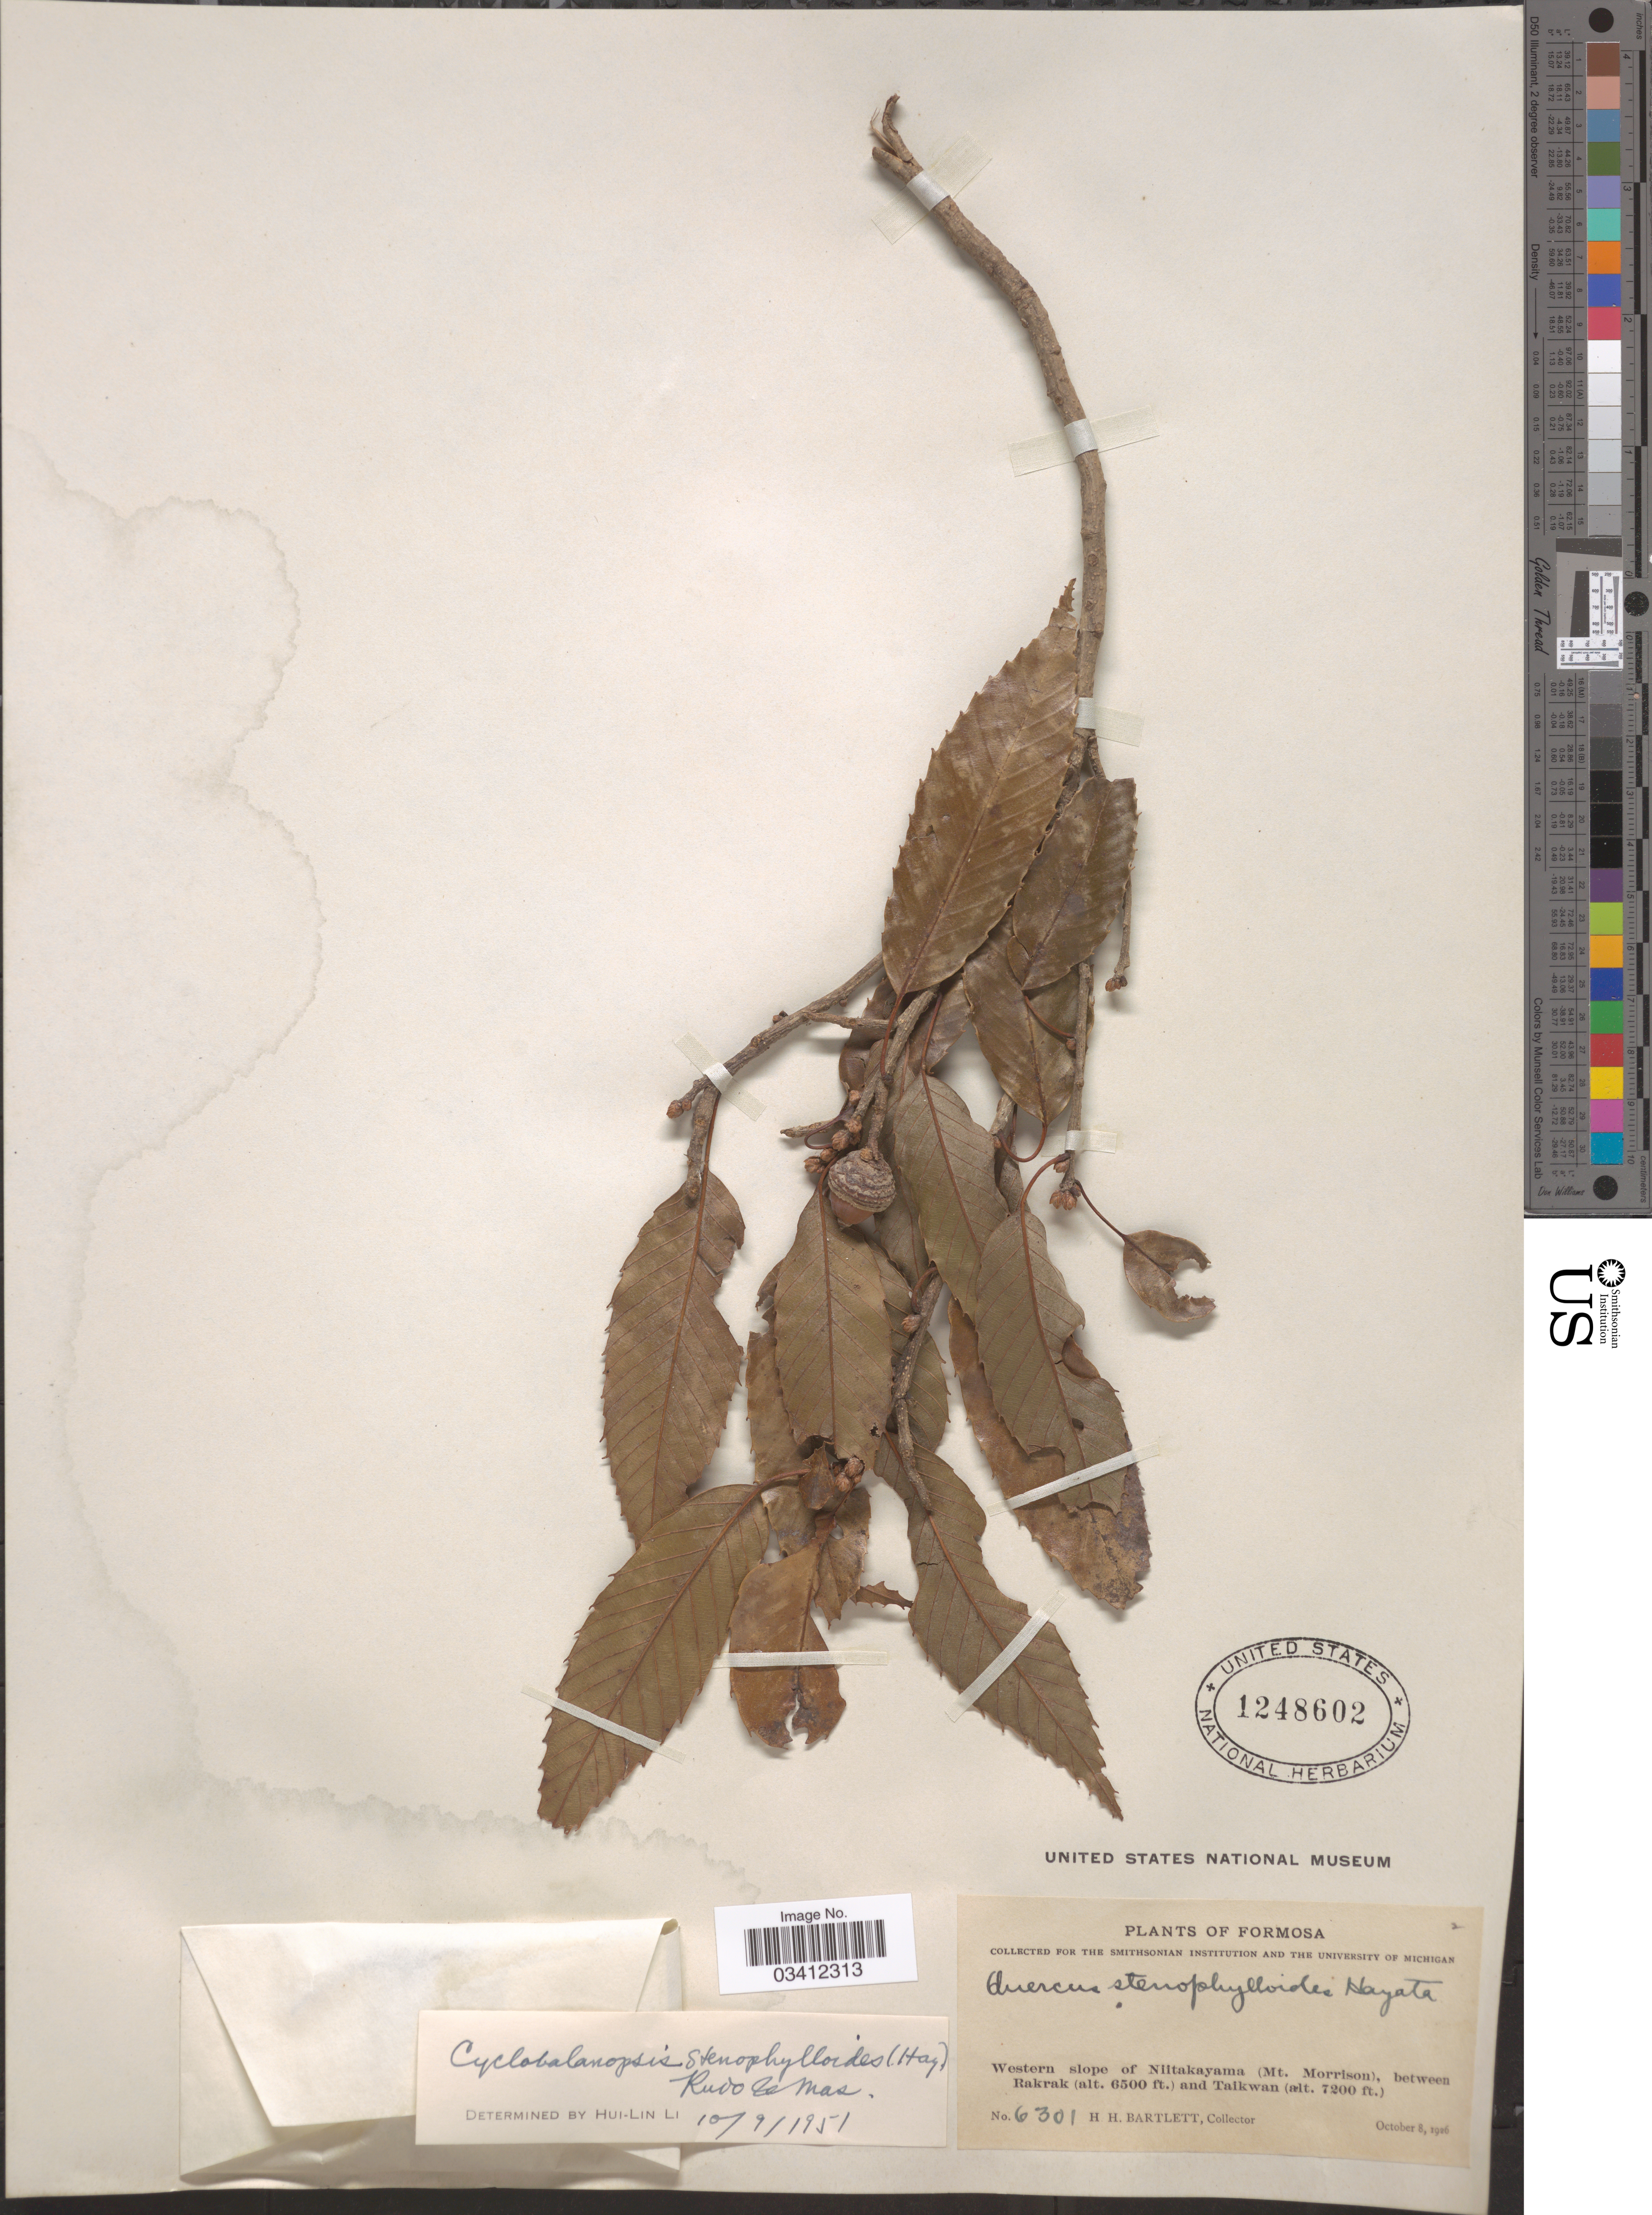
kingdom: Plantae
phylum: Tracheophyta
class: Magnoliopsida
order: Fagales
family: Fagaceae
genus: Quercus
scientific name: Quercus stenophylloides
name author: Hayata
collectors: H. H. Bartlett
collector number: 6301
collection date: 1926-10-08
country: Taiwan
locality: Formosa. Western slope of Niitakayama (Mt. Morrison), between Rakrak and Taikwan.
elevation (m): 1981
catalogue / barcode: US 1248602